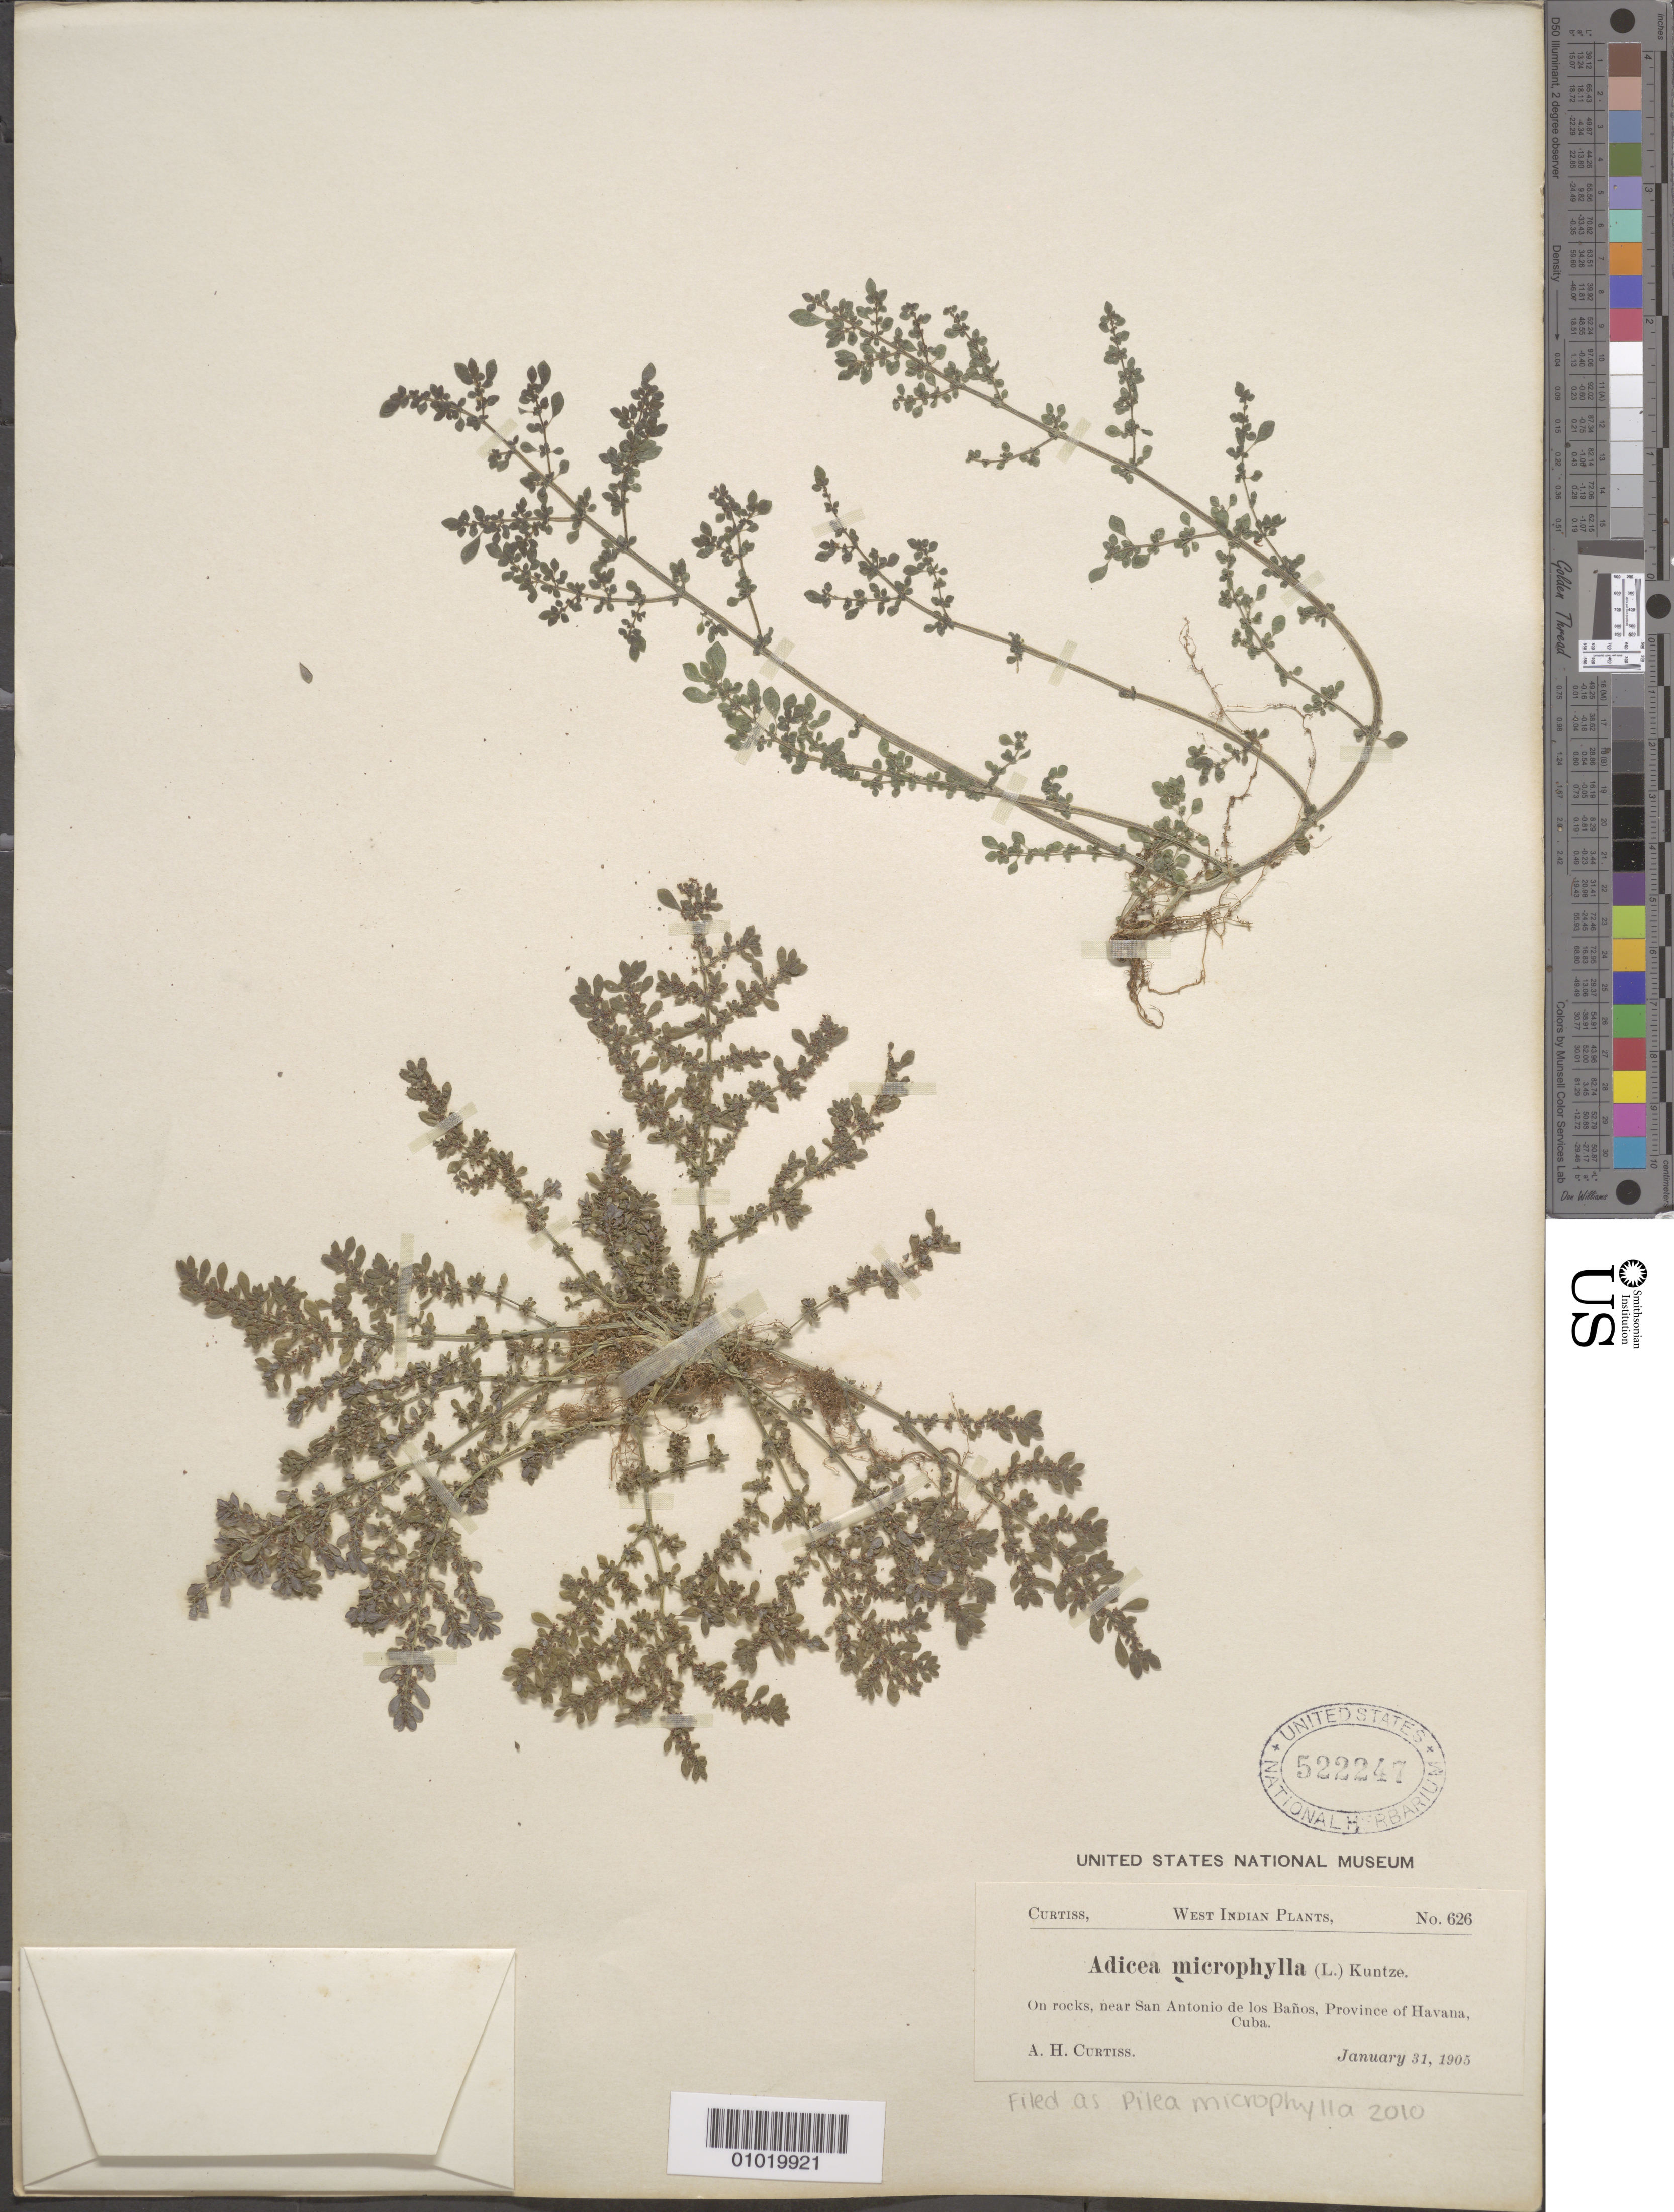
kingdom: Plantae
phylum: Tracheophyta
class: Magnoliopsida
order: Rosales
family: Urticaceae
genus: Pilea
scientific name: Pilea microphylla var. microphylla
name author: (L.) Liebm.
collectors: A. H. Curtiss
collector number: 626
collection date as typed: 31 Jan 1905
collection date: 1905-01-31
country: Cuba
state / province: Artemisa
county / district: Municipio de San Antonio de los Baños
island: Cuba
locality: San Antonio de los Baños (near). [Province of Havana]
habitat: On rocks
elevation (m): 60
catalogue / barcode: US 522247